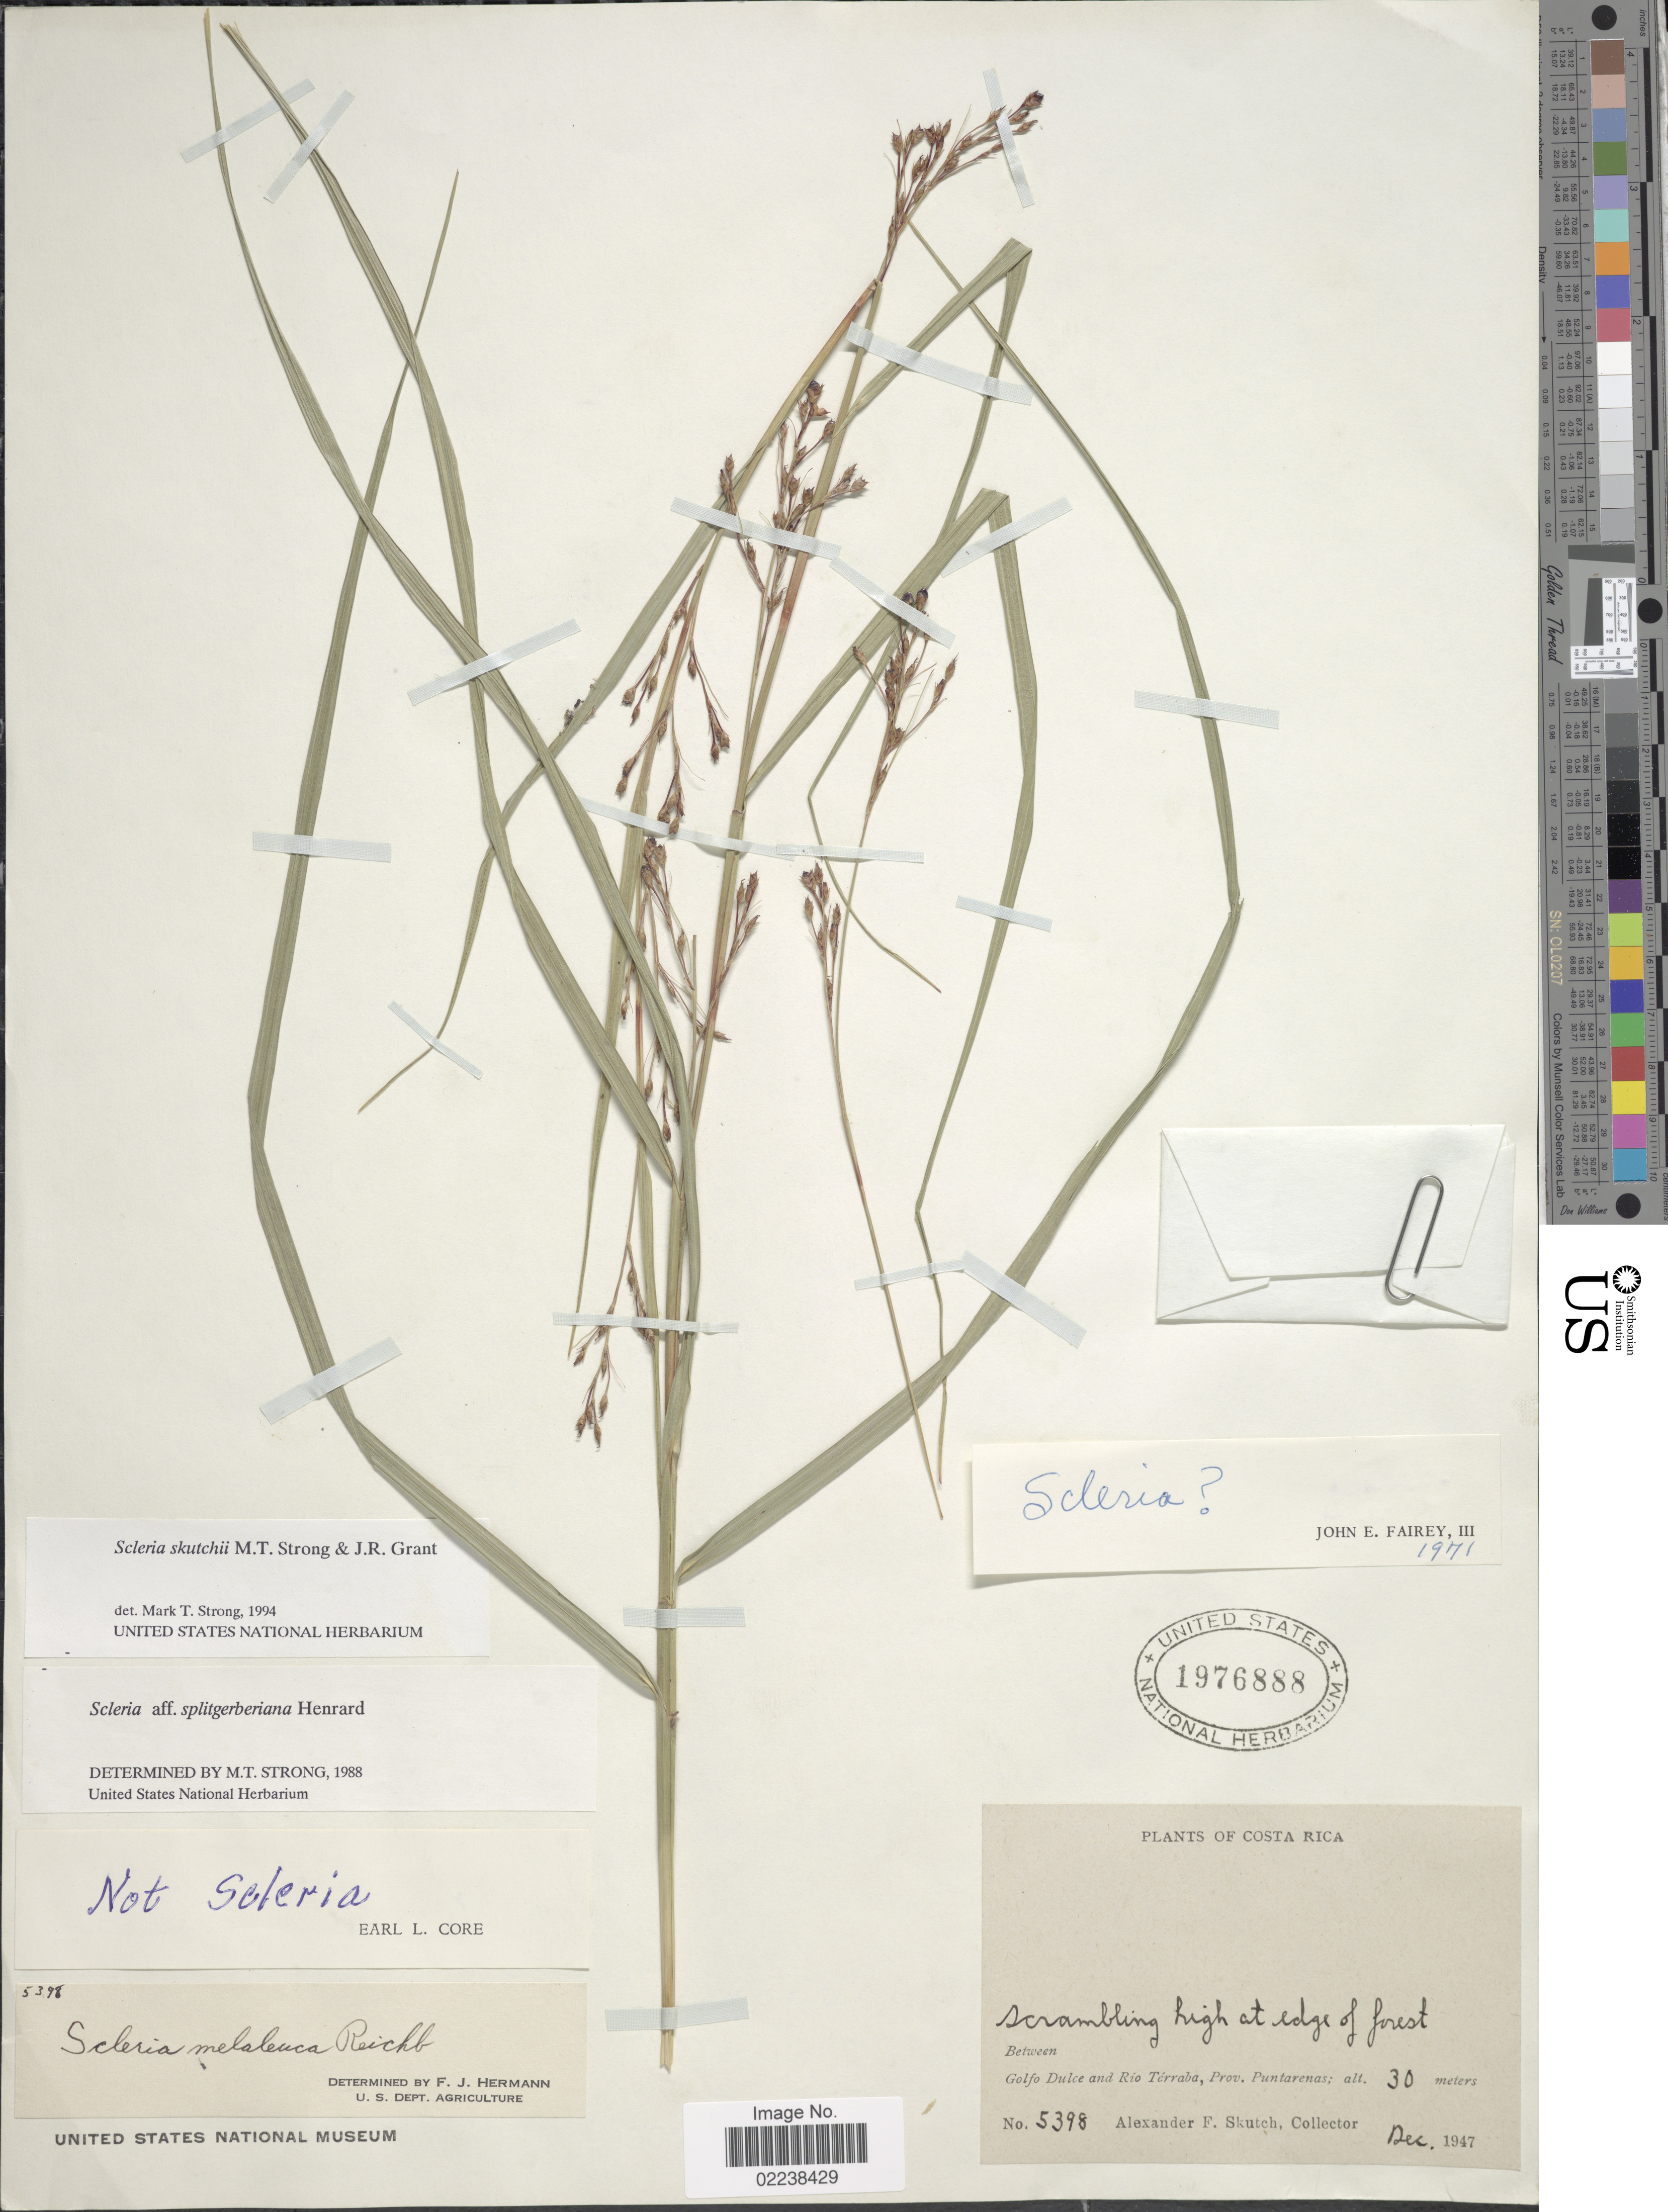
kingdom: Plantae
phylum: Tracheophyta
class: Liliopsida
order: Poales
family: Cyperaceae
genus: Scleria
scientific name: Scleria skutchii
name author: M.T. Strong & J.R. Grant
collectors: A. F. Skutch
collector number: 5398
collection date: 1947-12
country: Costa Rica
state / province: Puntarenas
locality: Between Golfo Dulce and Rio Terraba, Prov. Puntarenas.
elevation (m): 30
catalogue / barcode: US 1976888